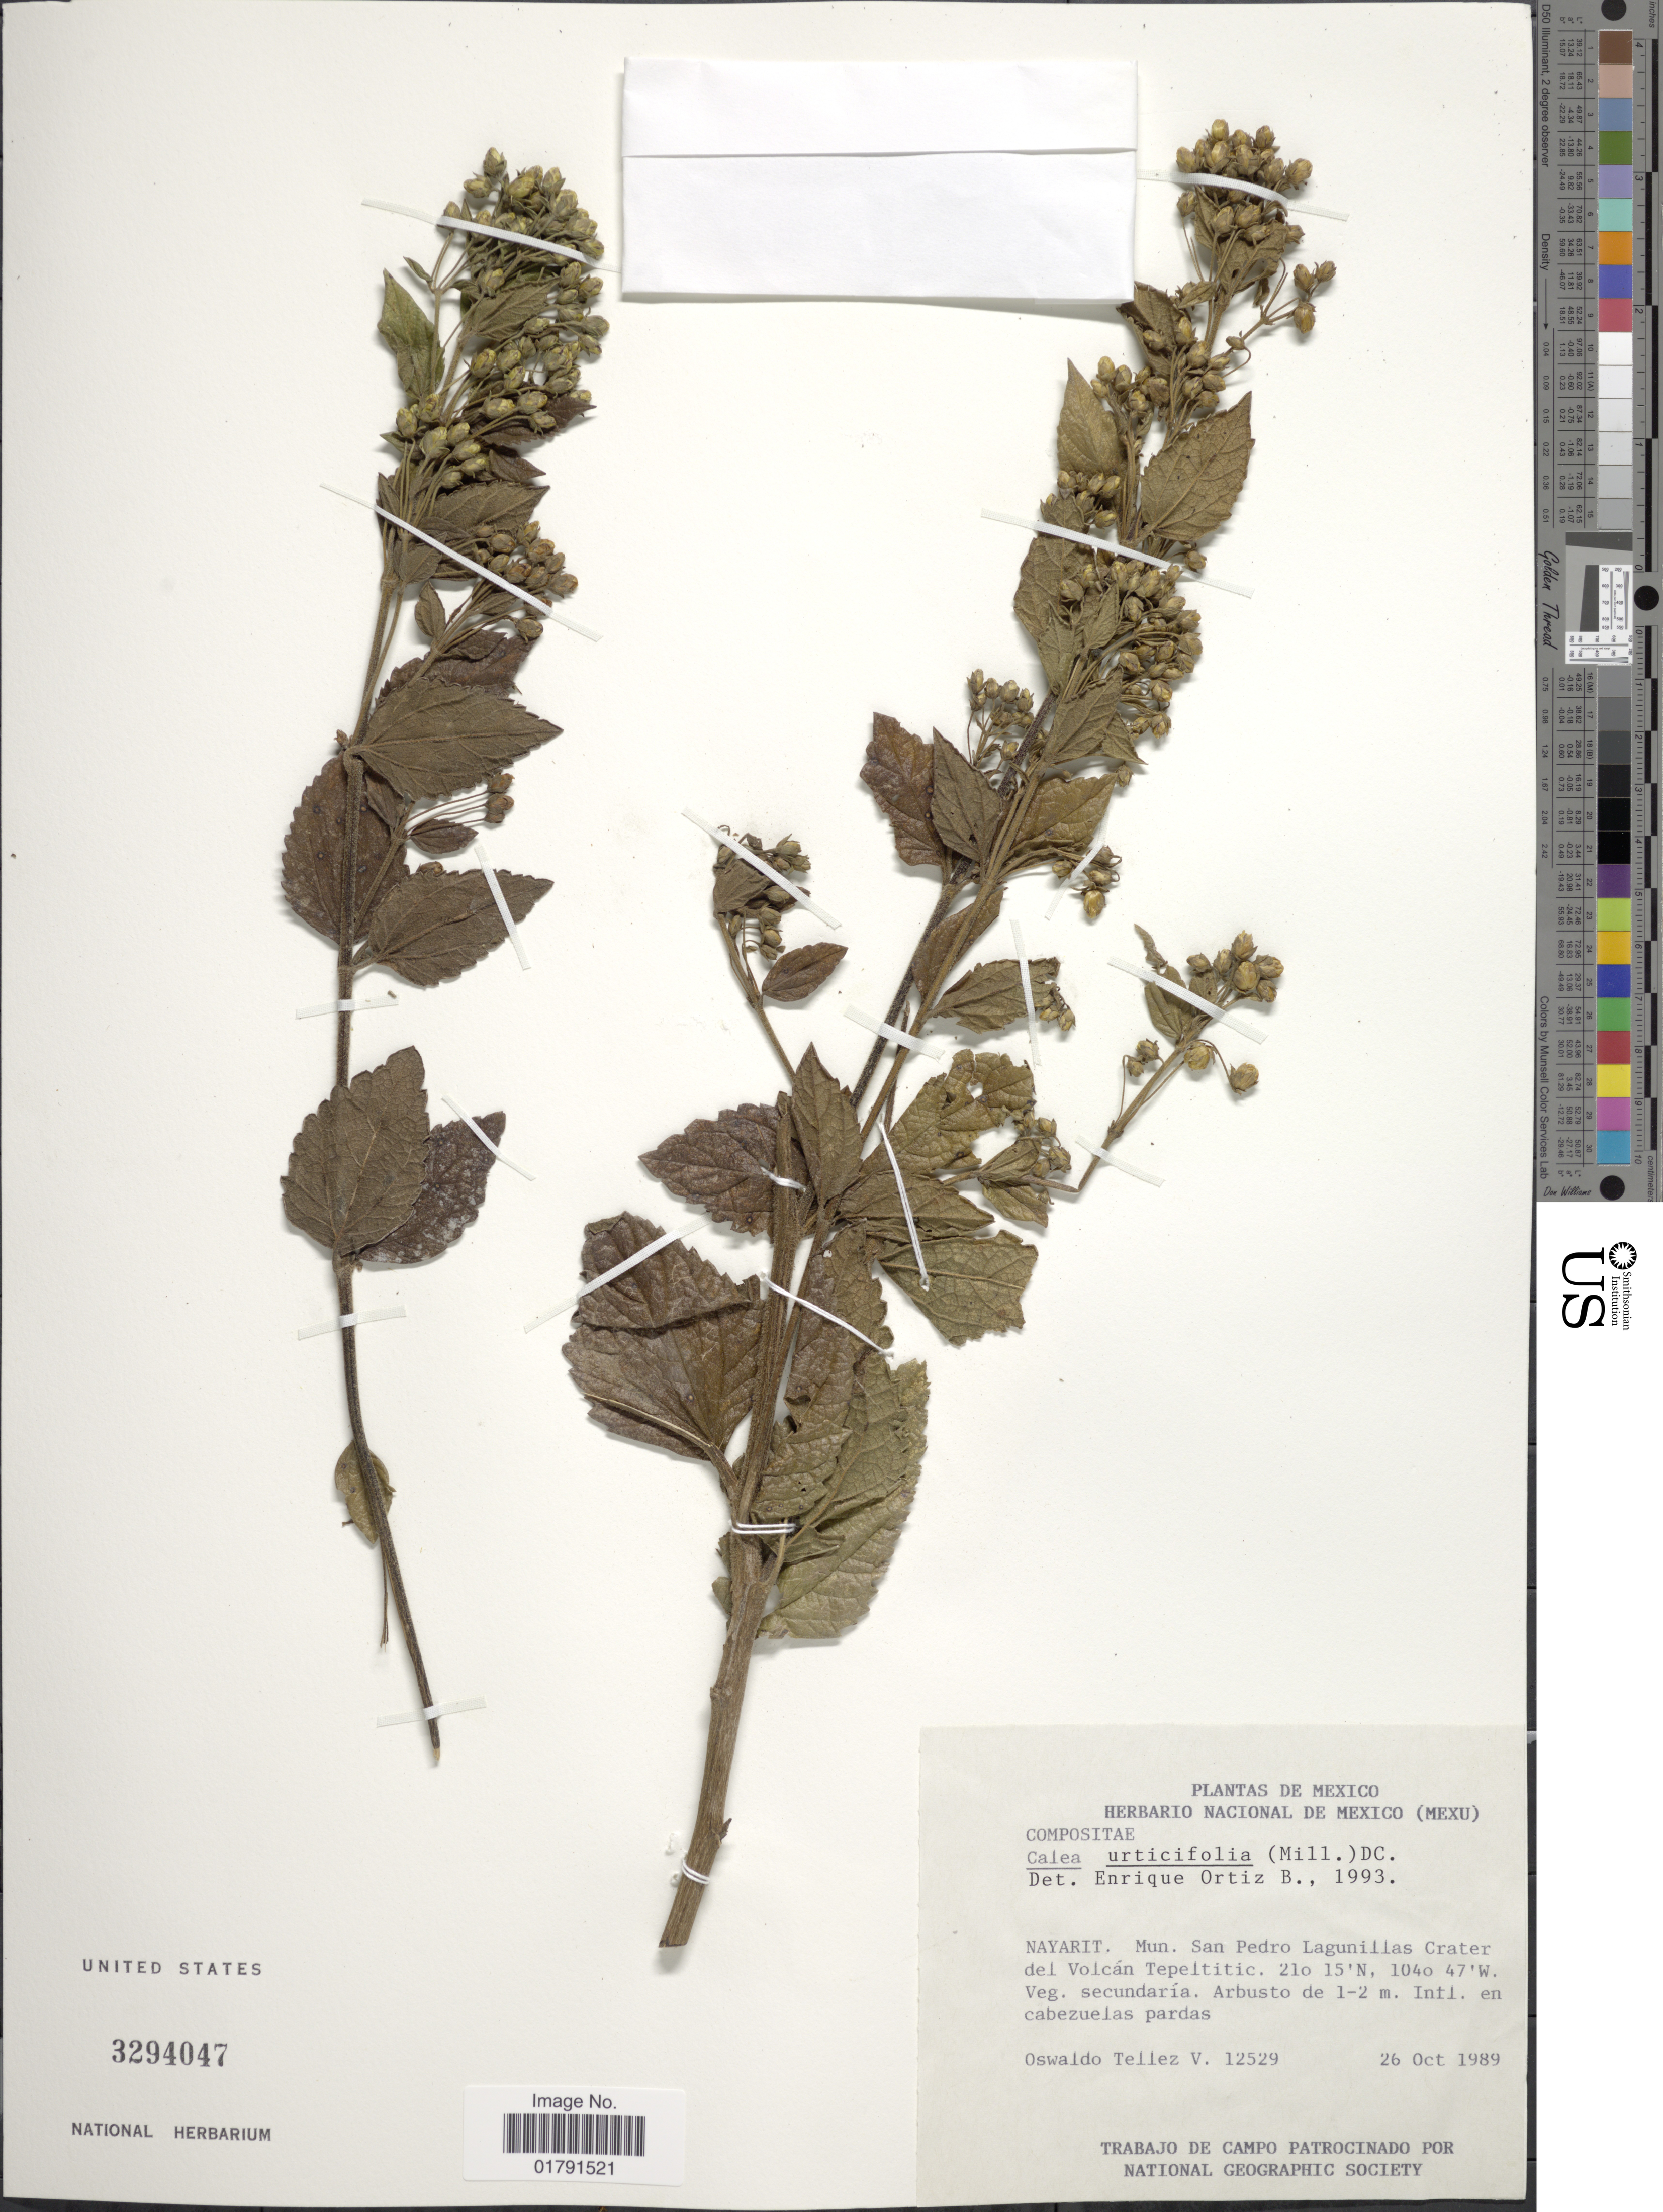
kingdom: Plantae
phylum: Tracheophyta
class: Magnoliopsida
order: Asterales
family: Asteraceae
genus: Calea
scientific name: Calea urticifolia var. urticifolia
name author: (Mill.) DC.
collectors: O. Téllez V.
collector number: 12529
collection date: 1989-10-26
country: Mexico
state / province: Nayarit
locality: Mun. San Pedro Lagunillas Crater del Volcan Tepeltitic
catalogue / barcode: US 3294047